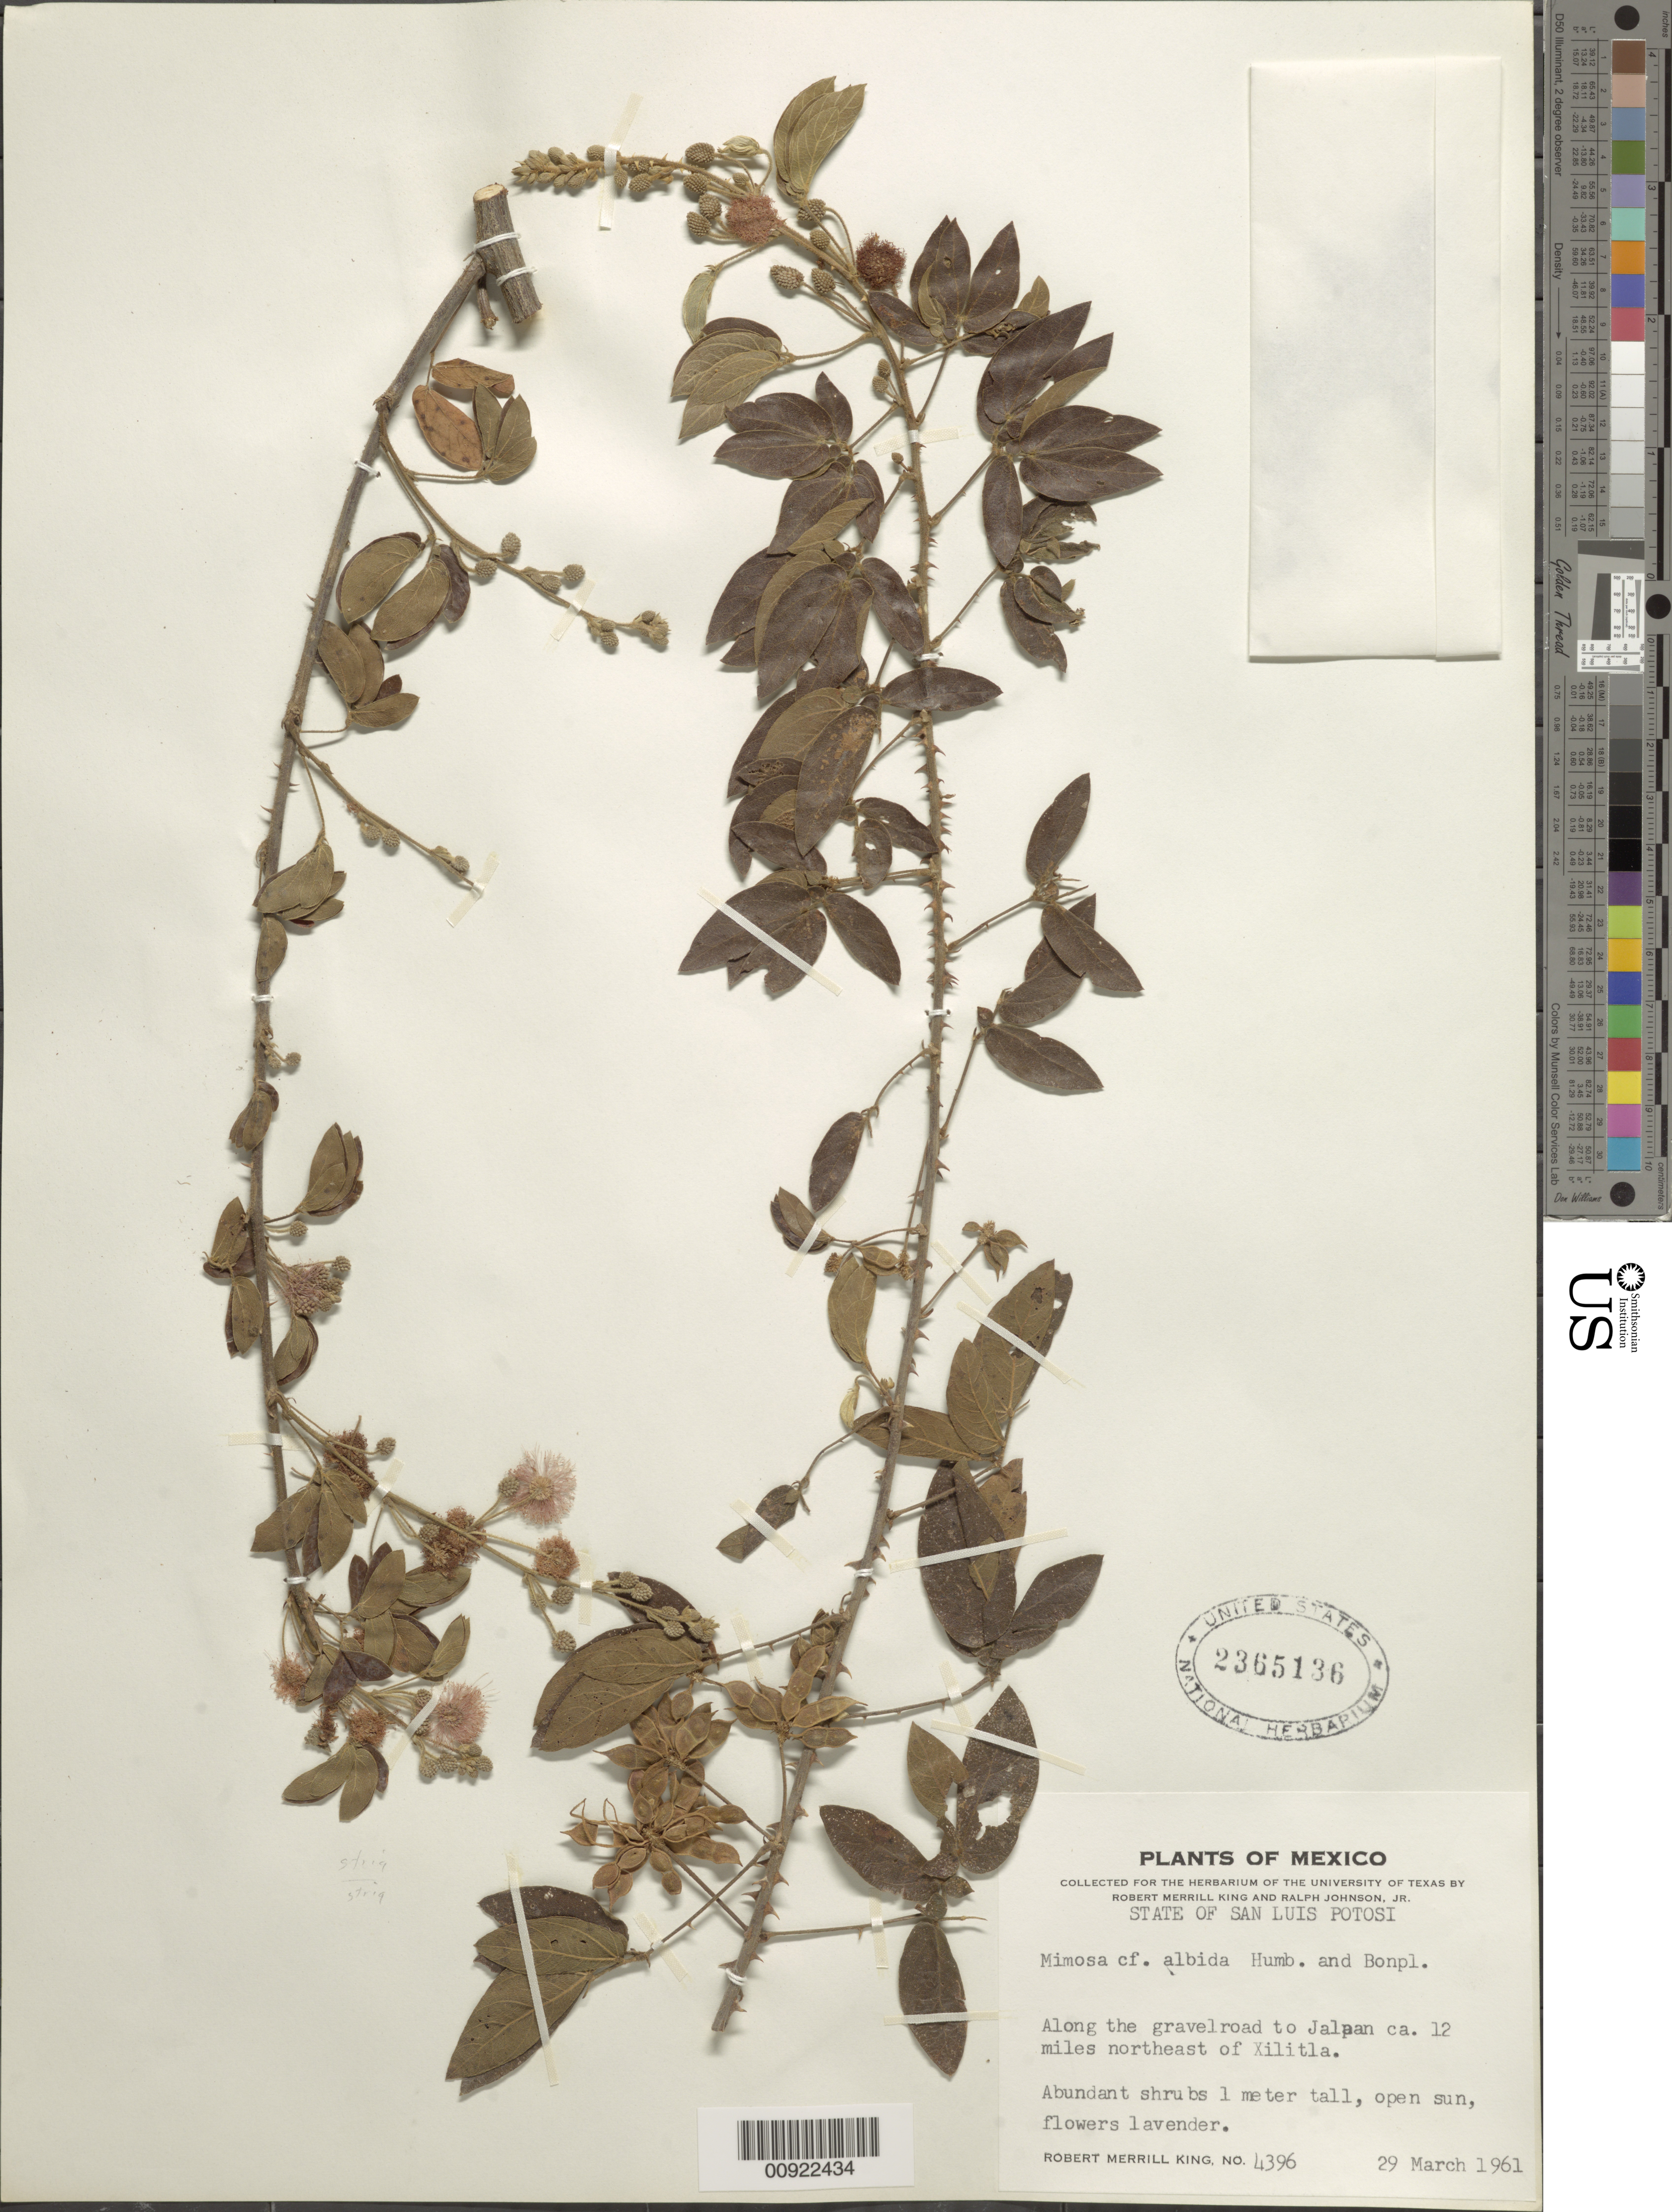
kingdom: Plantae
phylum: Tracheophyta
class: Magnoliopsida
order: Fabales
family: Fabaceae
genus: Mimosa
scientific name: Mimosa albida var. strigosa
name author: (Willd.) B.L. Rob.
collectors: R. M. King & R. Johnson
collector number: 4396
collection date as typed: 29 Mar 1961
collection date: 1961-03-29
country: Mexico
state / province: San Luis Potosí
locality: Along the gravelroad to Jalpan ca. 12 miles northeast of Xilitla.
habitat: Open sun.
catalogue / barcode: US 2365136